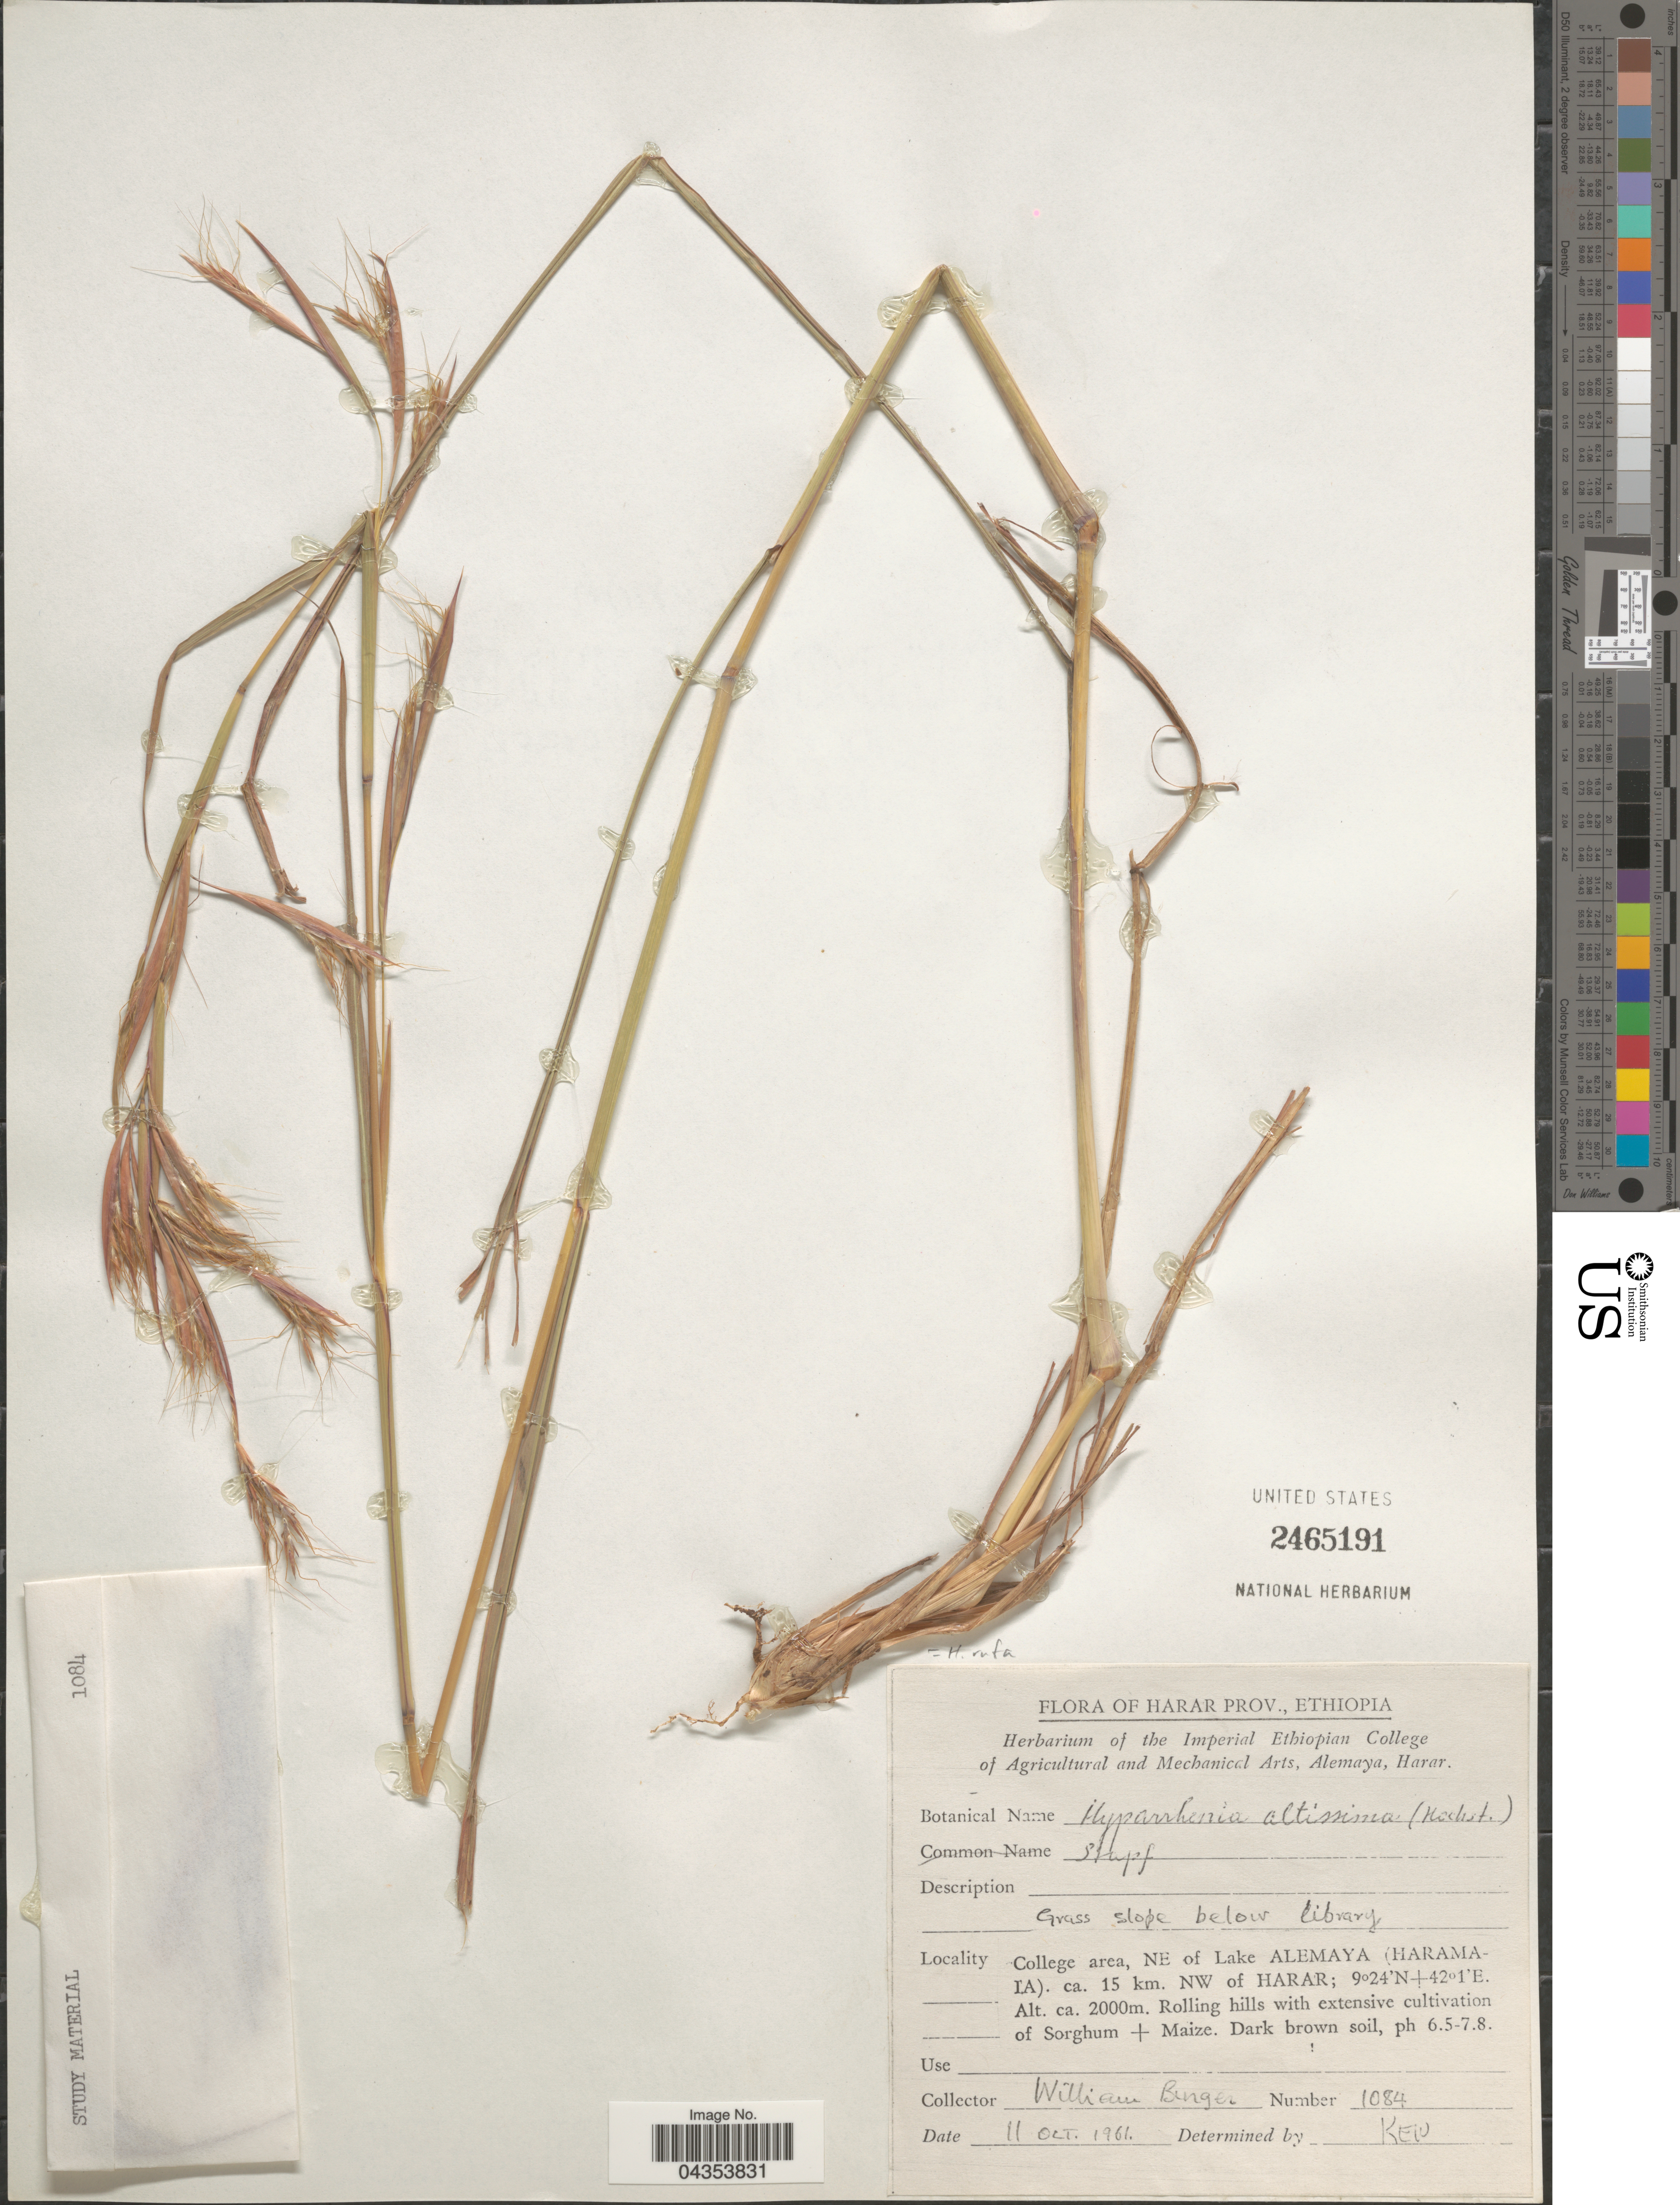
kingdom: Plantae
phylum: Tracheophyta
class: Liliopsida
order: Poales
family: Poaceae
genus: Hyparrhenia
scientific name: Hyparrhenia rufa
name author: (Nees) Stapf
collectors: W. Burger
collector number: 1084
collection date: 1961-10-11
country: Ethiopia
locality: Harar Prov. Grass slope below library. College area, NE of Lake Alemaya (Haramala). ca. 15 km. NW of Harar.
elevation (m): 2000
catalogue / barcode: US 2465191